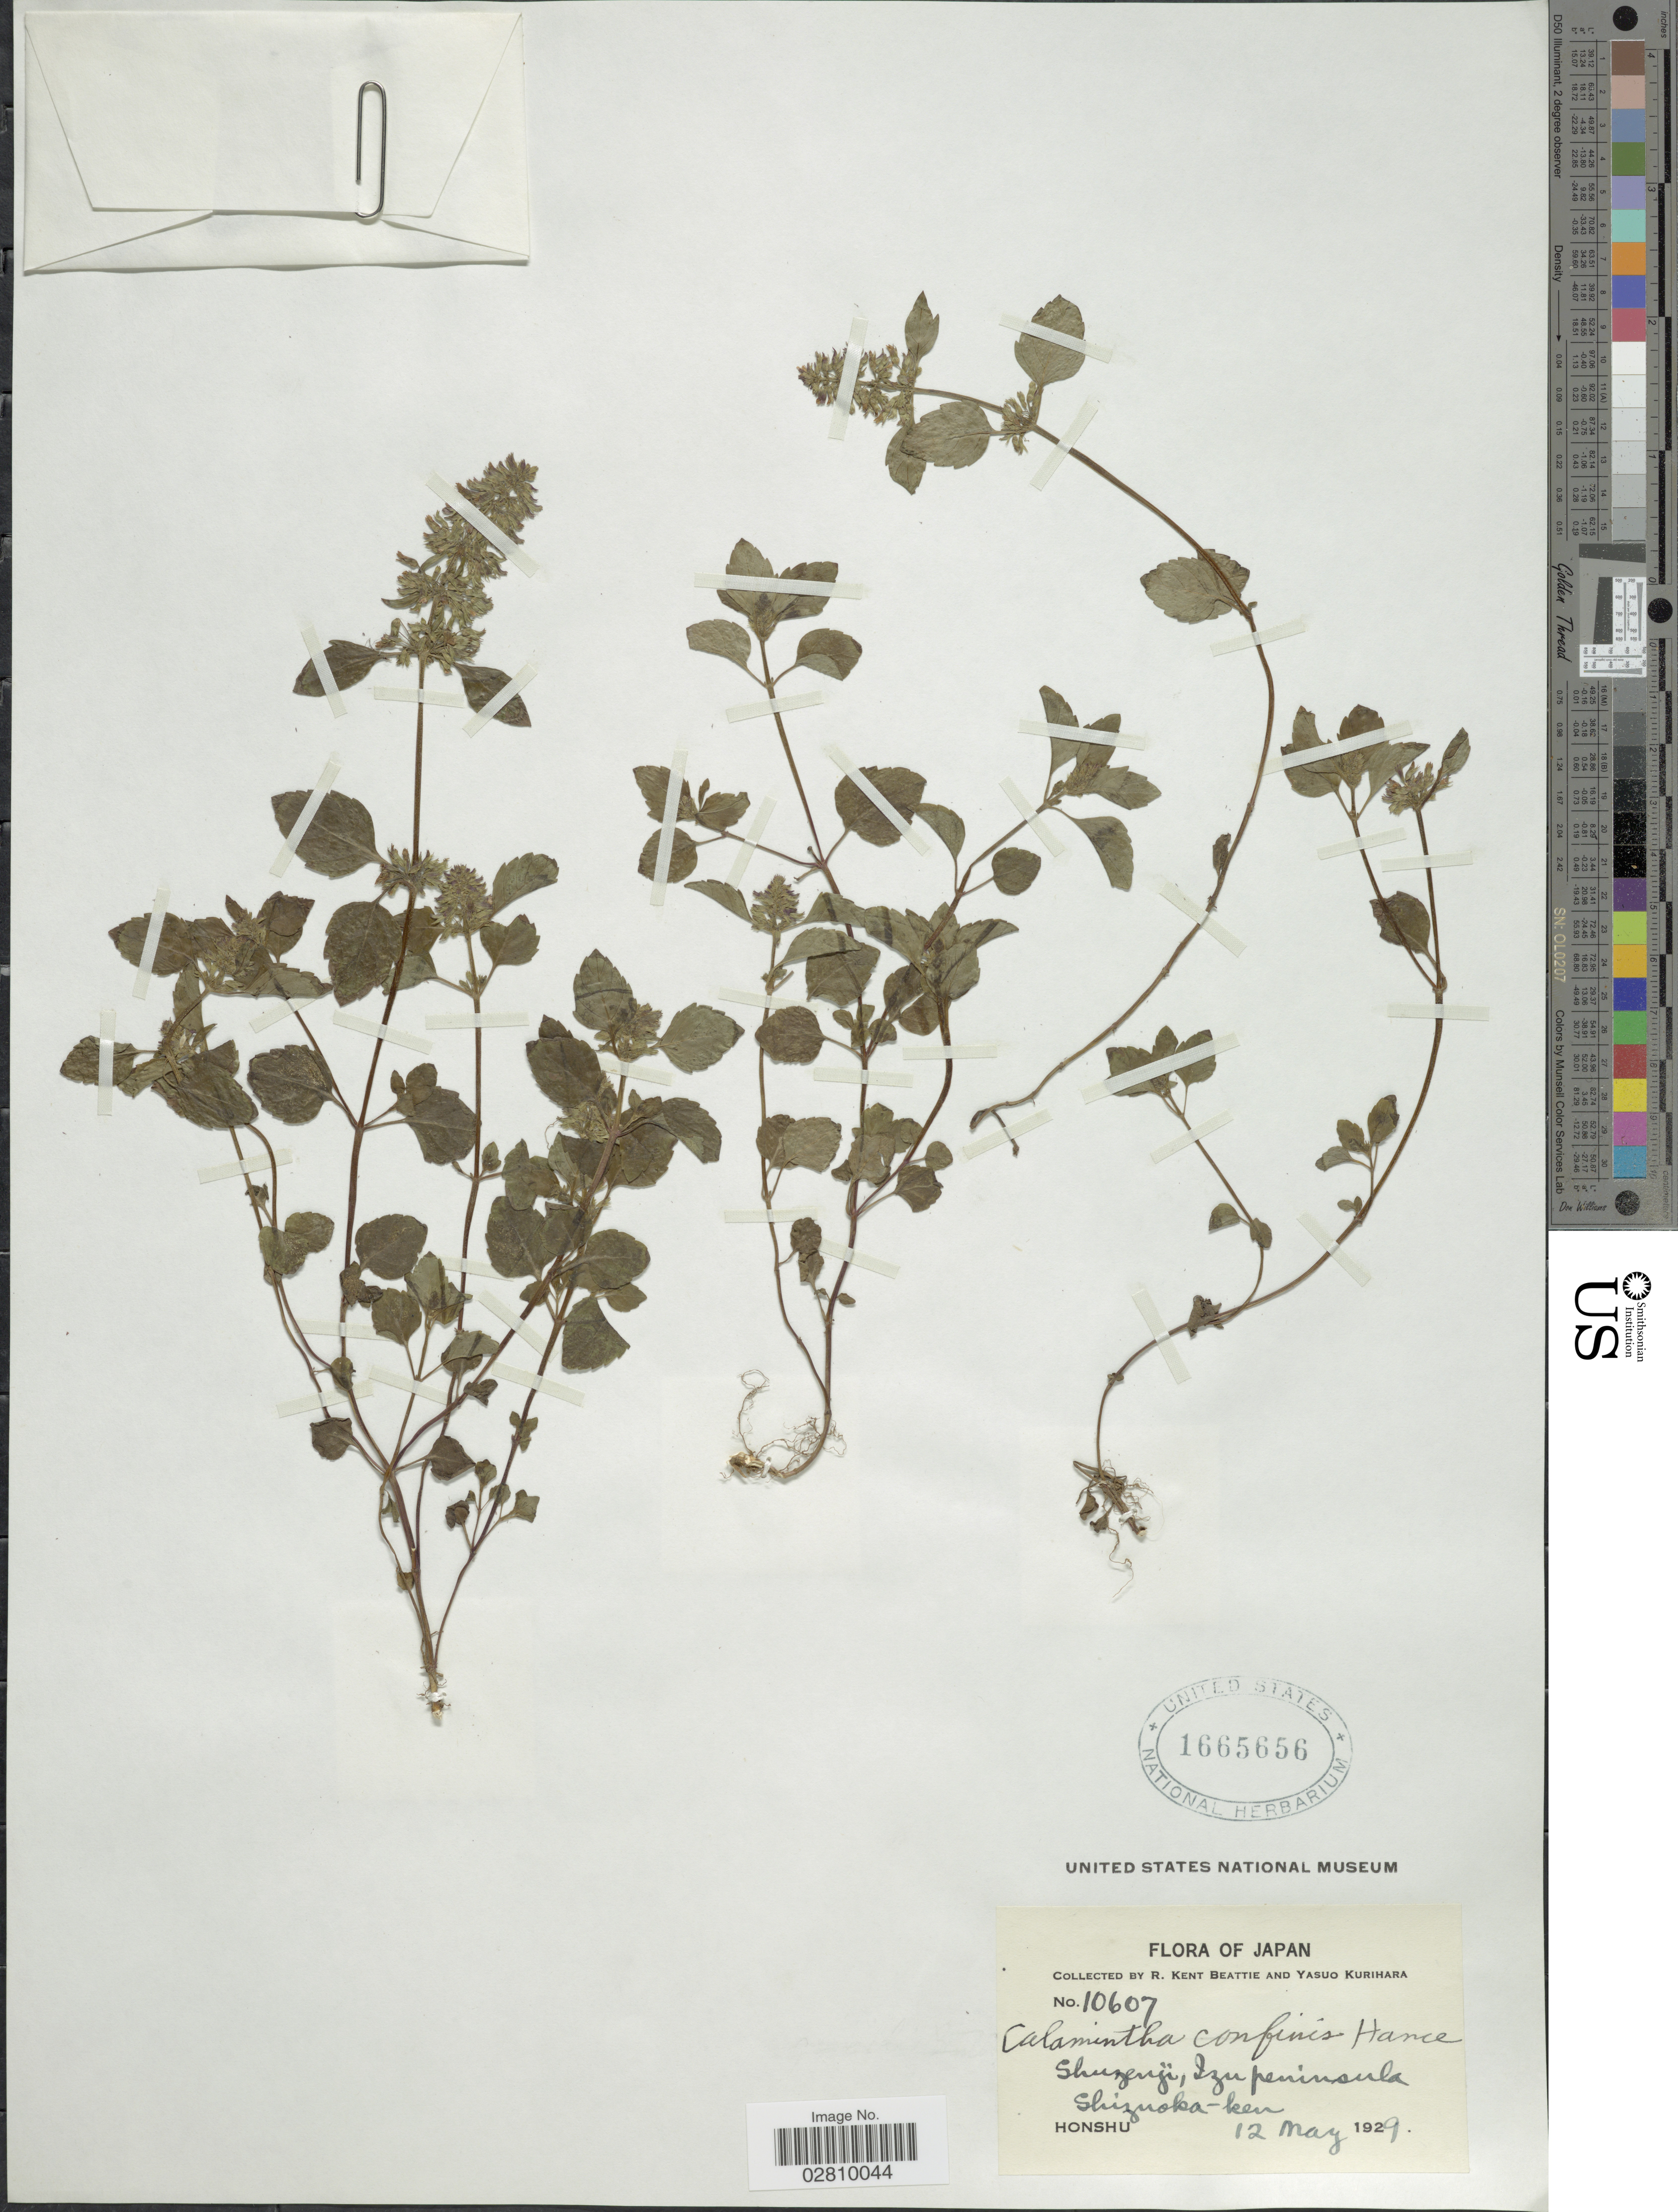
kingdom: Plantae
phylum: Tracheophyta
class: Magnoliopsida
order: Lamiales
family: Lamiaceae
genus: Calamintha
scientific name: Calamintha confinis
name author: Hance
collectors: R. K. Beattie & Y. Kurihara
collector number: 10607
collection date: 1929-05-12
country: Japan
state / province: Sizuoka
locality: Shuzenji, Izu Peninsula, Shizuoka-ken. Honshu.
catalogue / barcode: US 1665656